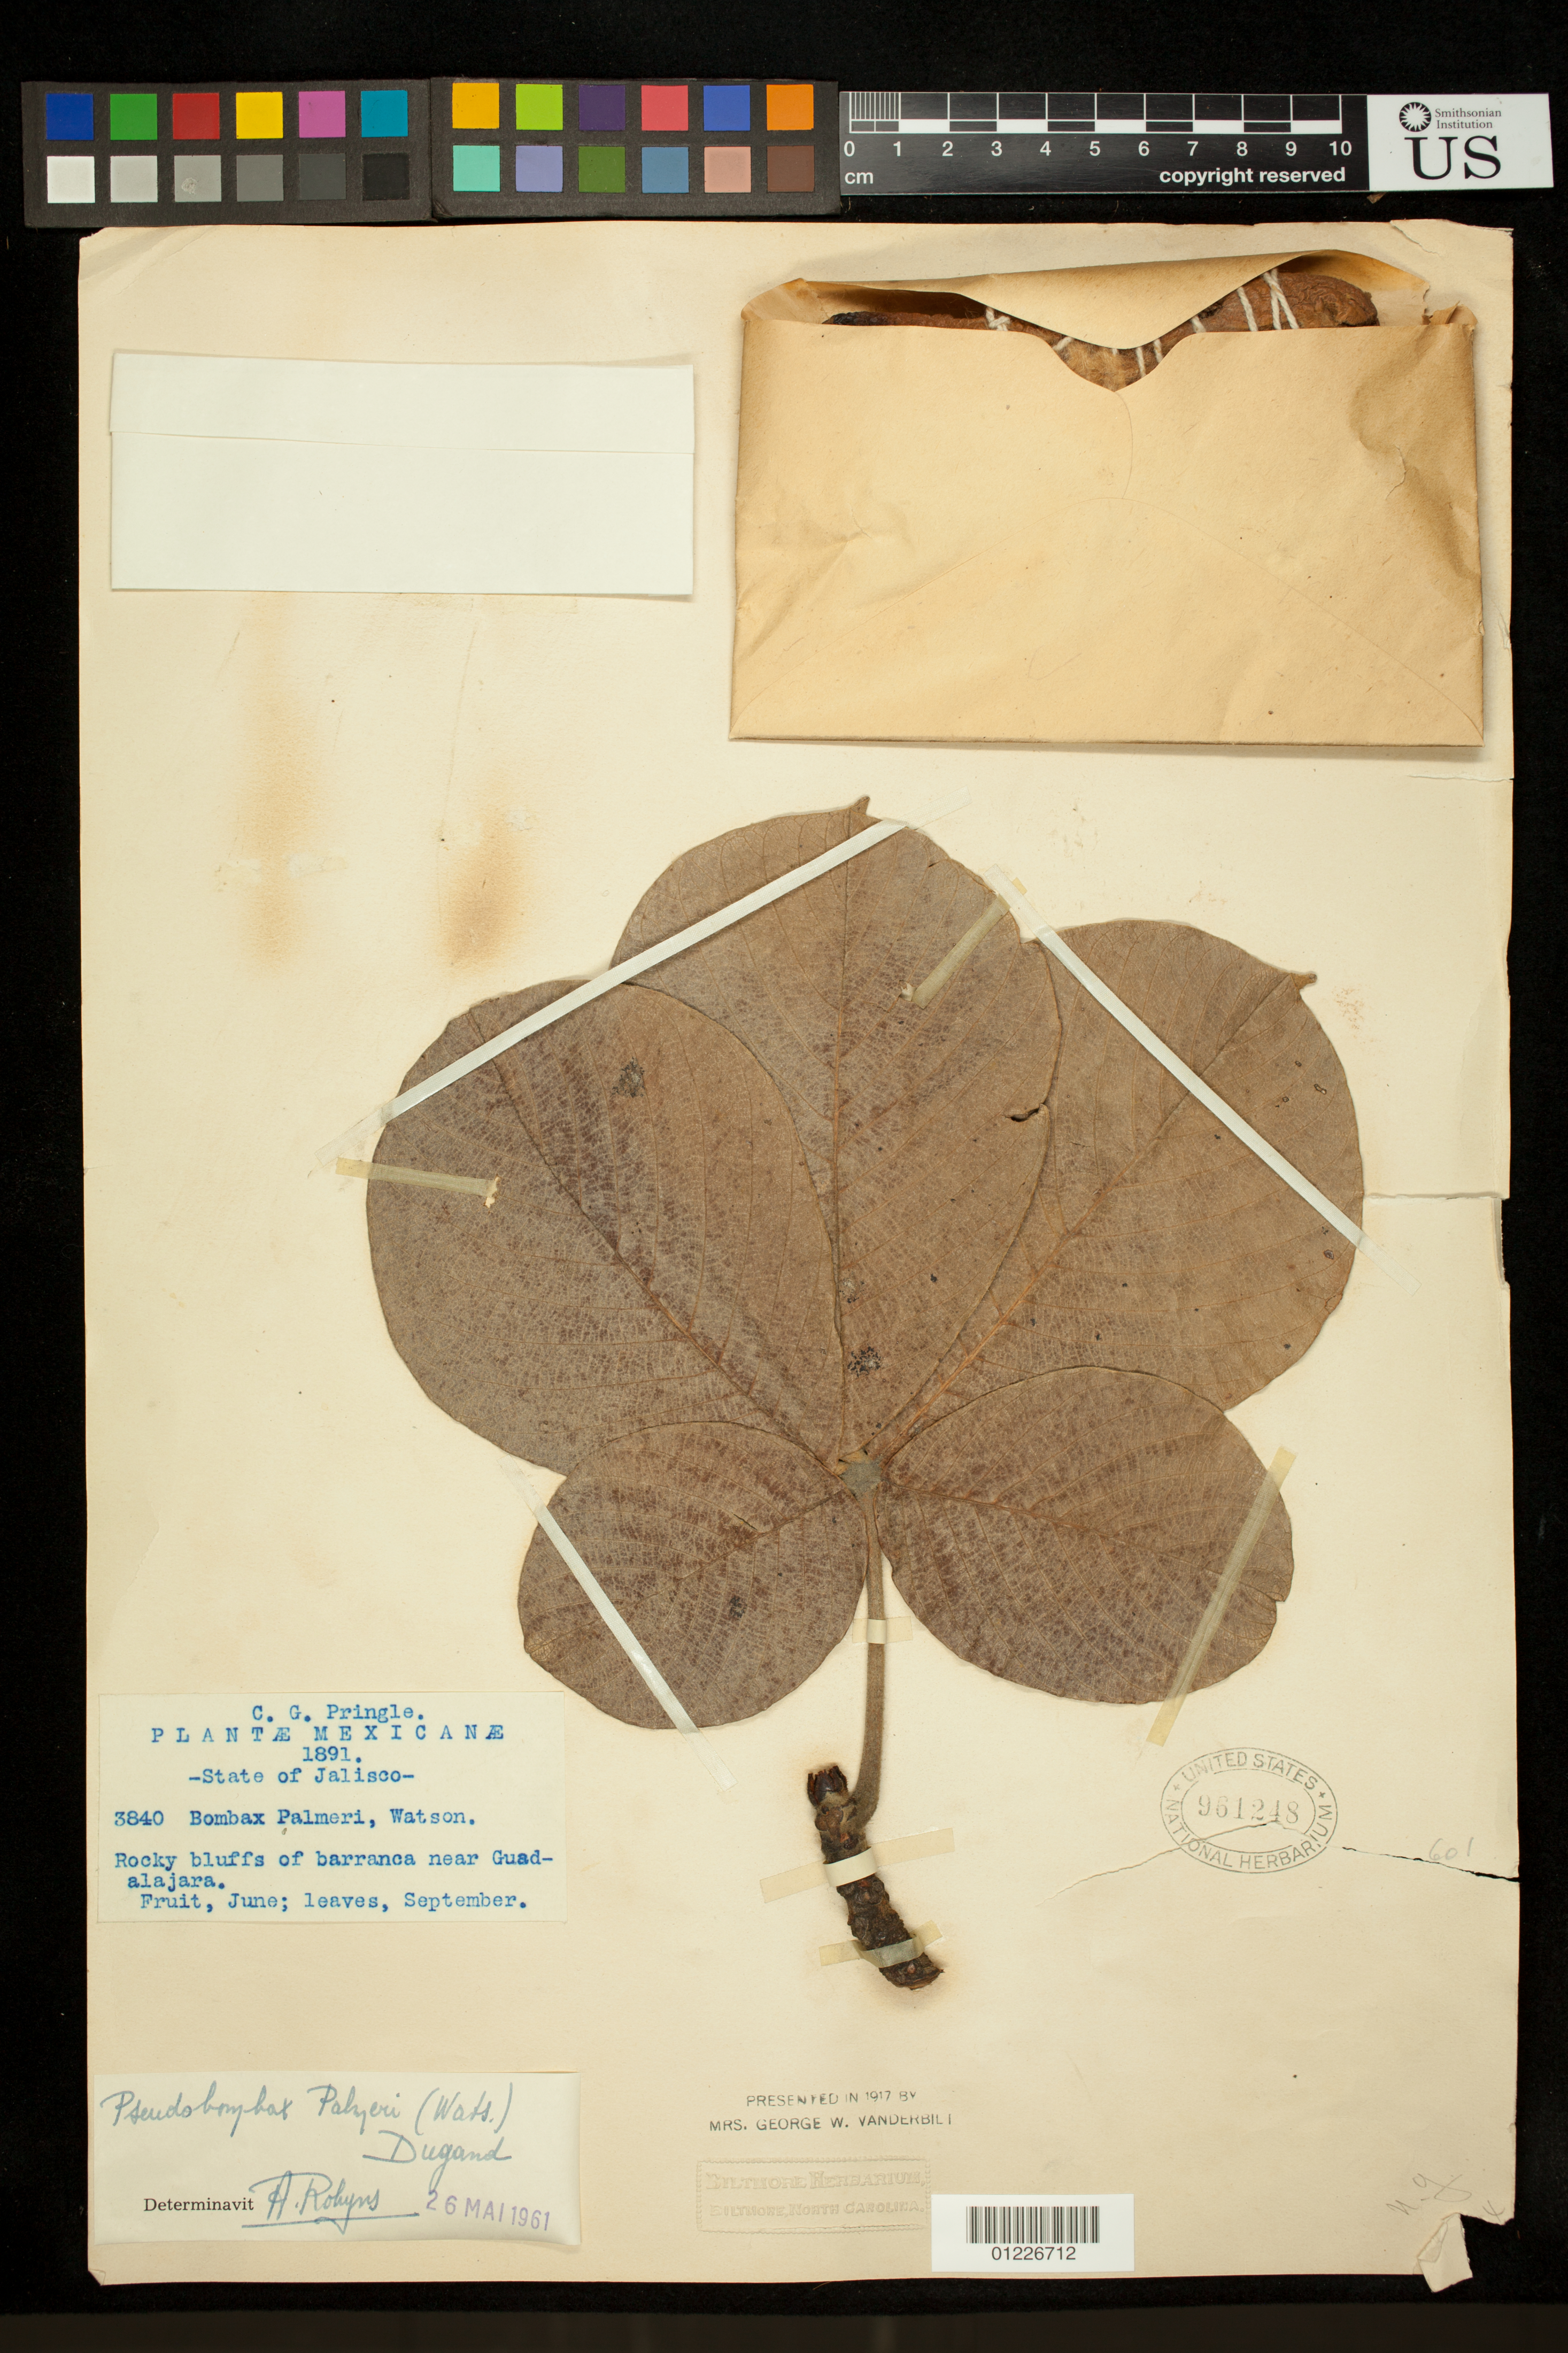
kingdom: Plantae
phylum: Tracheophyta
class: Magnoliopsida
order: Malvales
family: Malvaceae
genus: Pseudobombax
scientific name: Pseudobombax palmeri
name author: (S. Watson) Dugand G.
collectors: C. G. Pringle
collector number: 3840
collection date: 1891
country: Mexico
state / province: Jalisco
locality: Rocky bluffs of barranca near Guadalajara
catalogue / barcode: US 961248